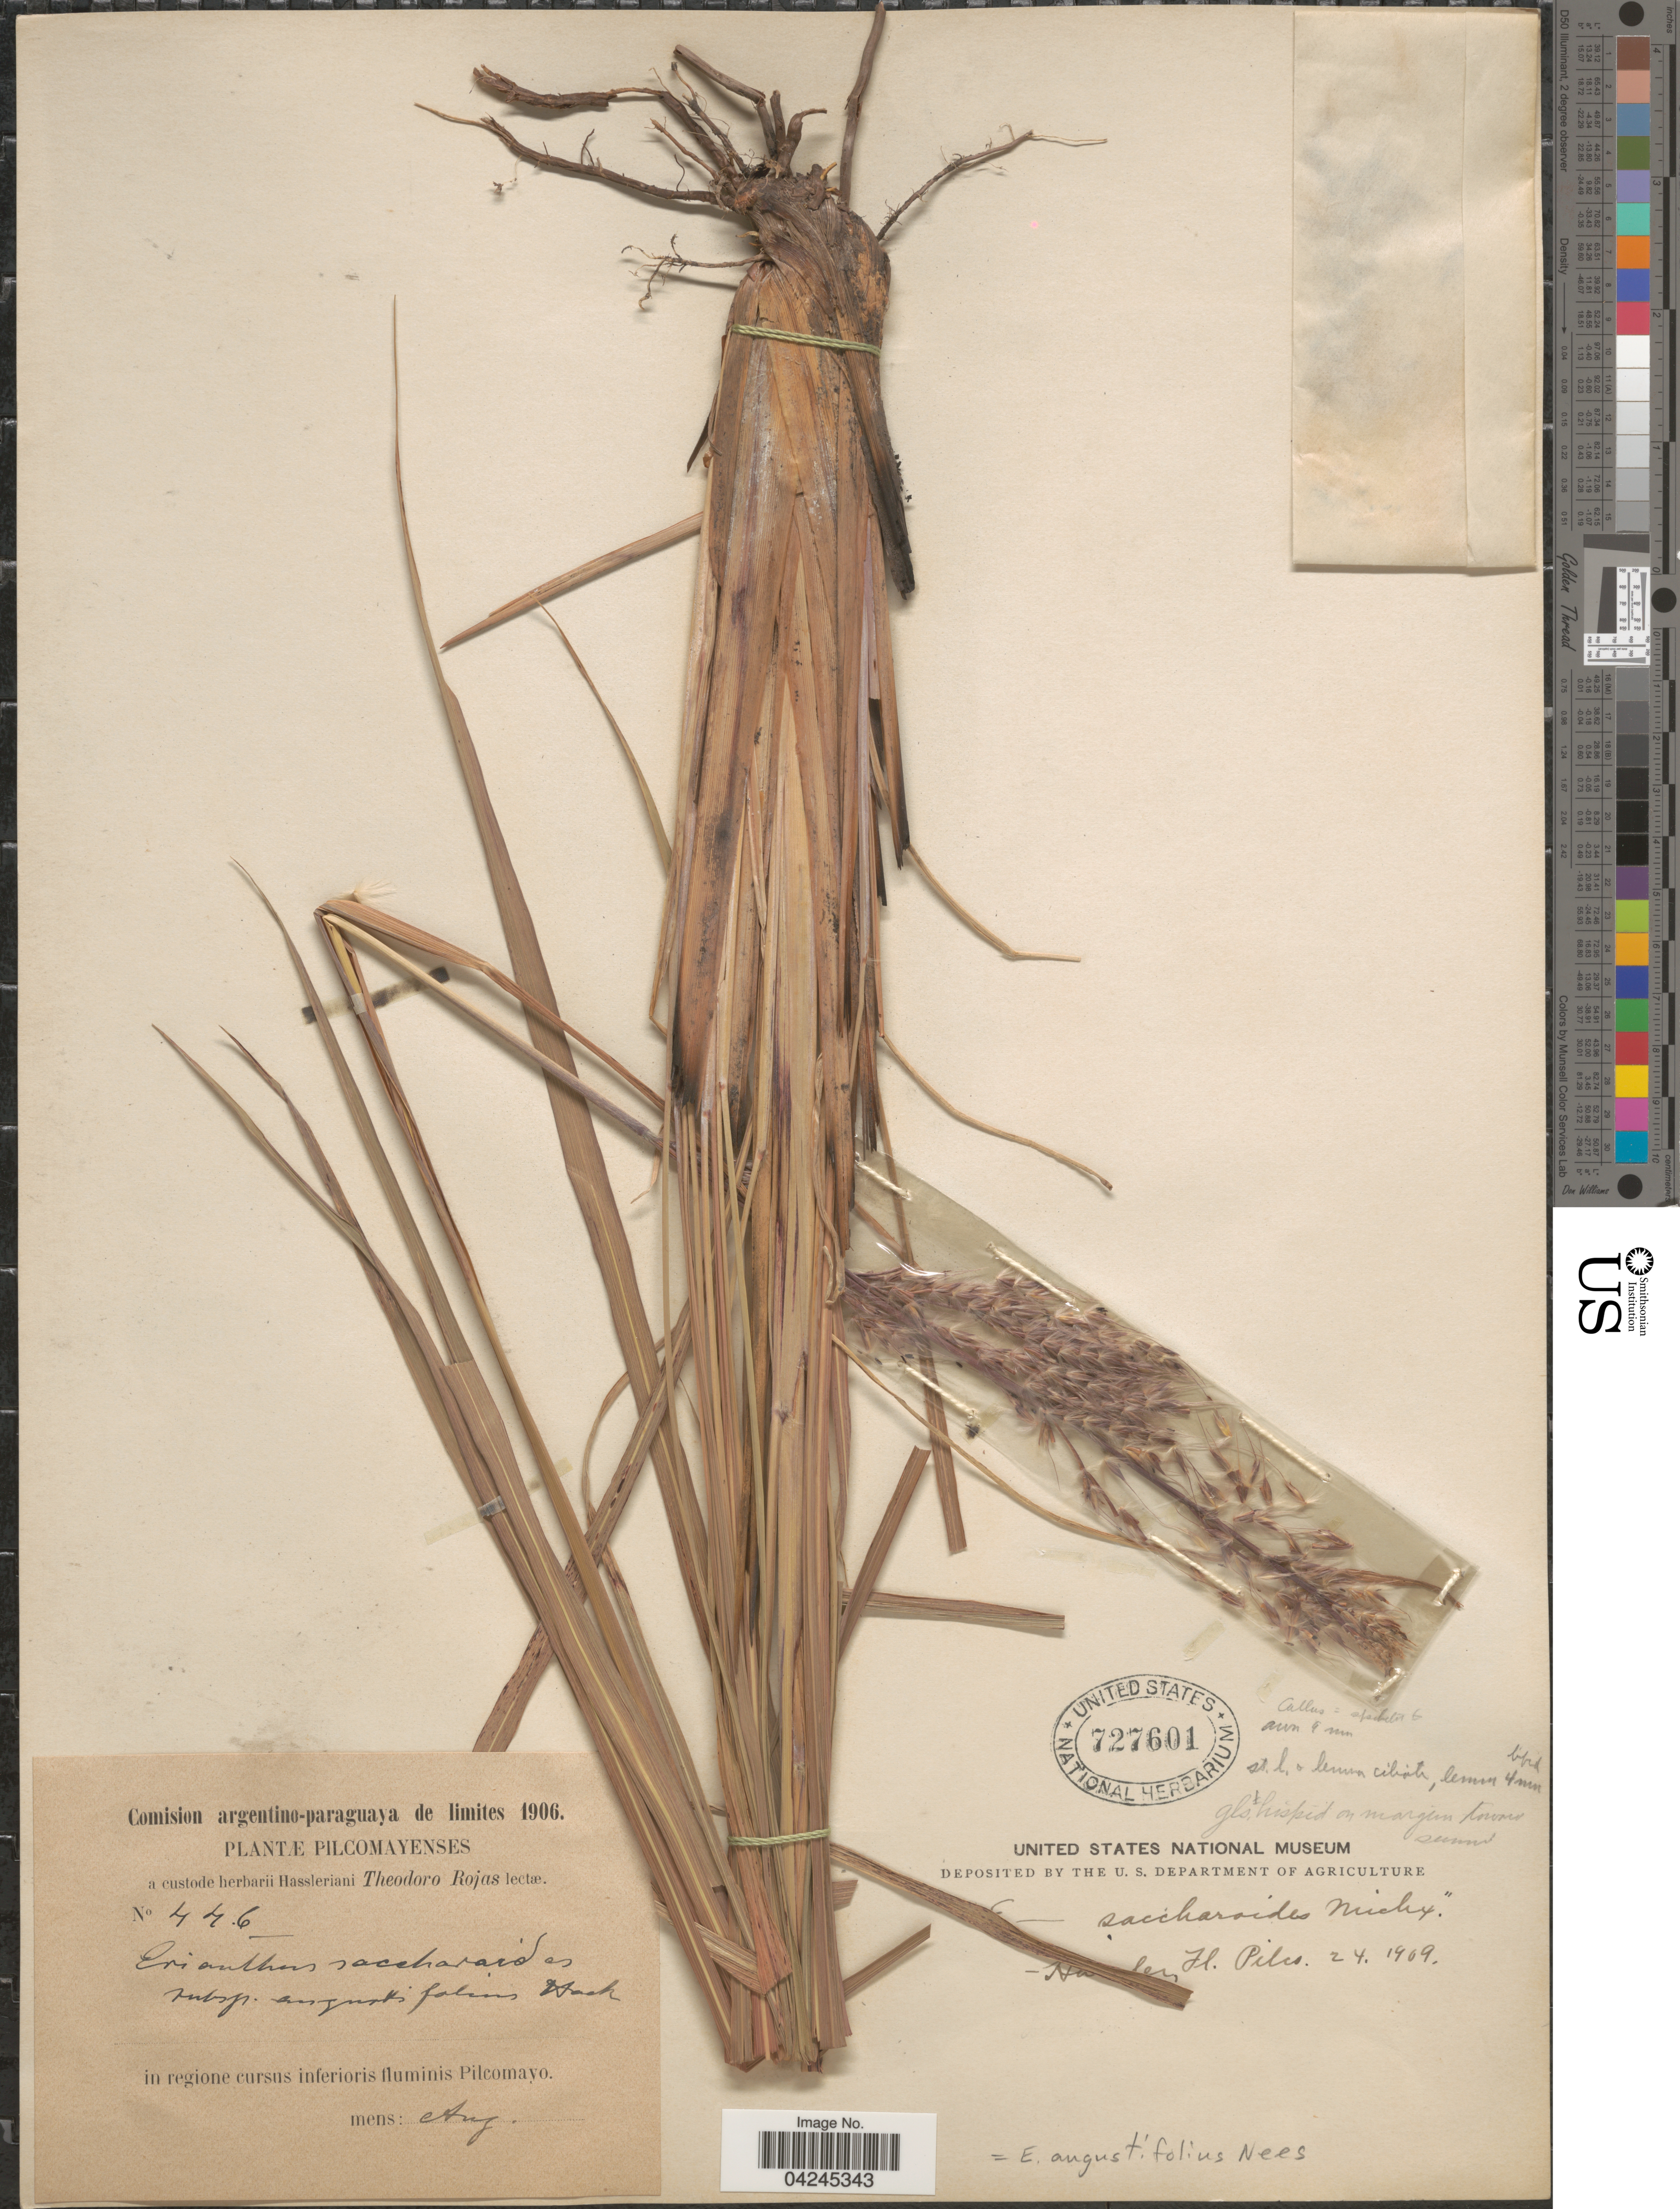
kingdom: Plantae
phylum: Tracheophyta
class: Liliopsida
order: Poales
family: Poaceae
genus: Erianthus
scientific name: Erianthus angustifolius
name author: Nees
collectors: T. Rojas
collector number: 446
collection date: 1906-08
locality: Pilcomayenses. In regione cursus inferioris fluminis Pilcomayo.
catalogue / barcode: US 727601